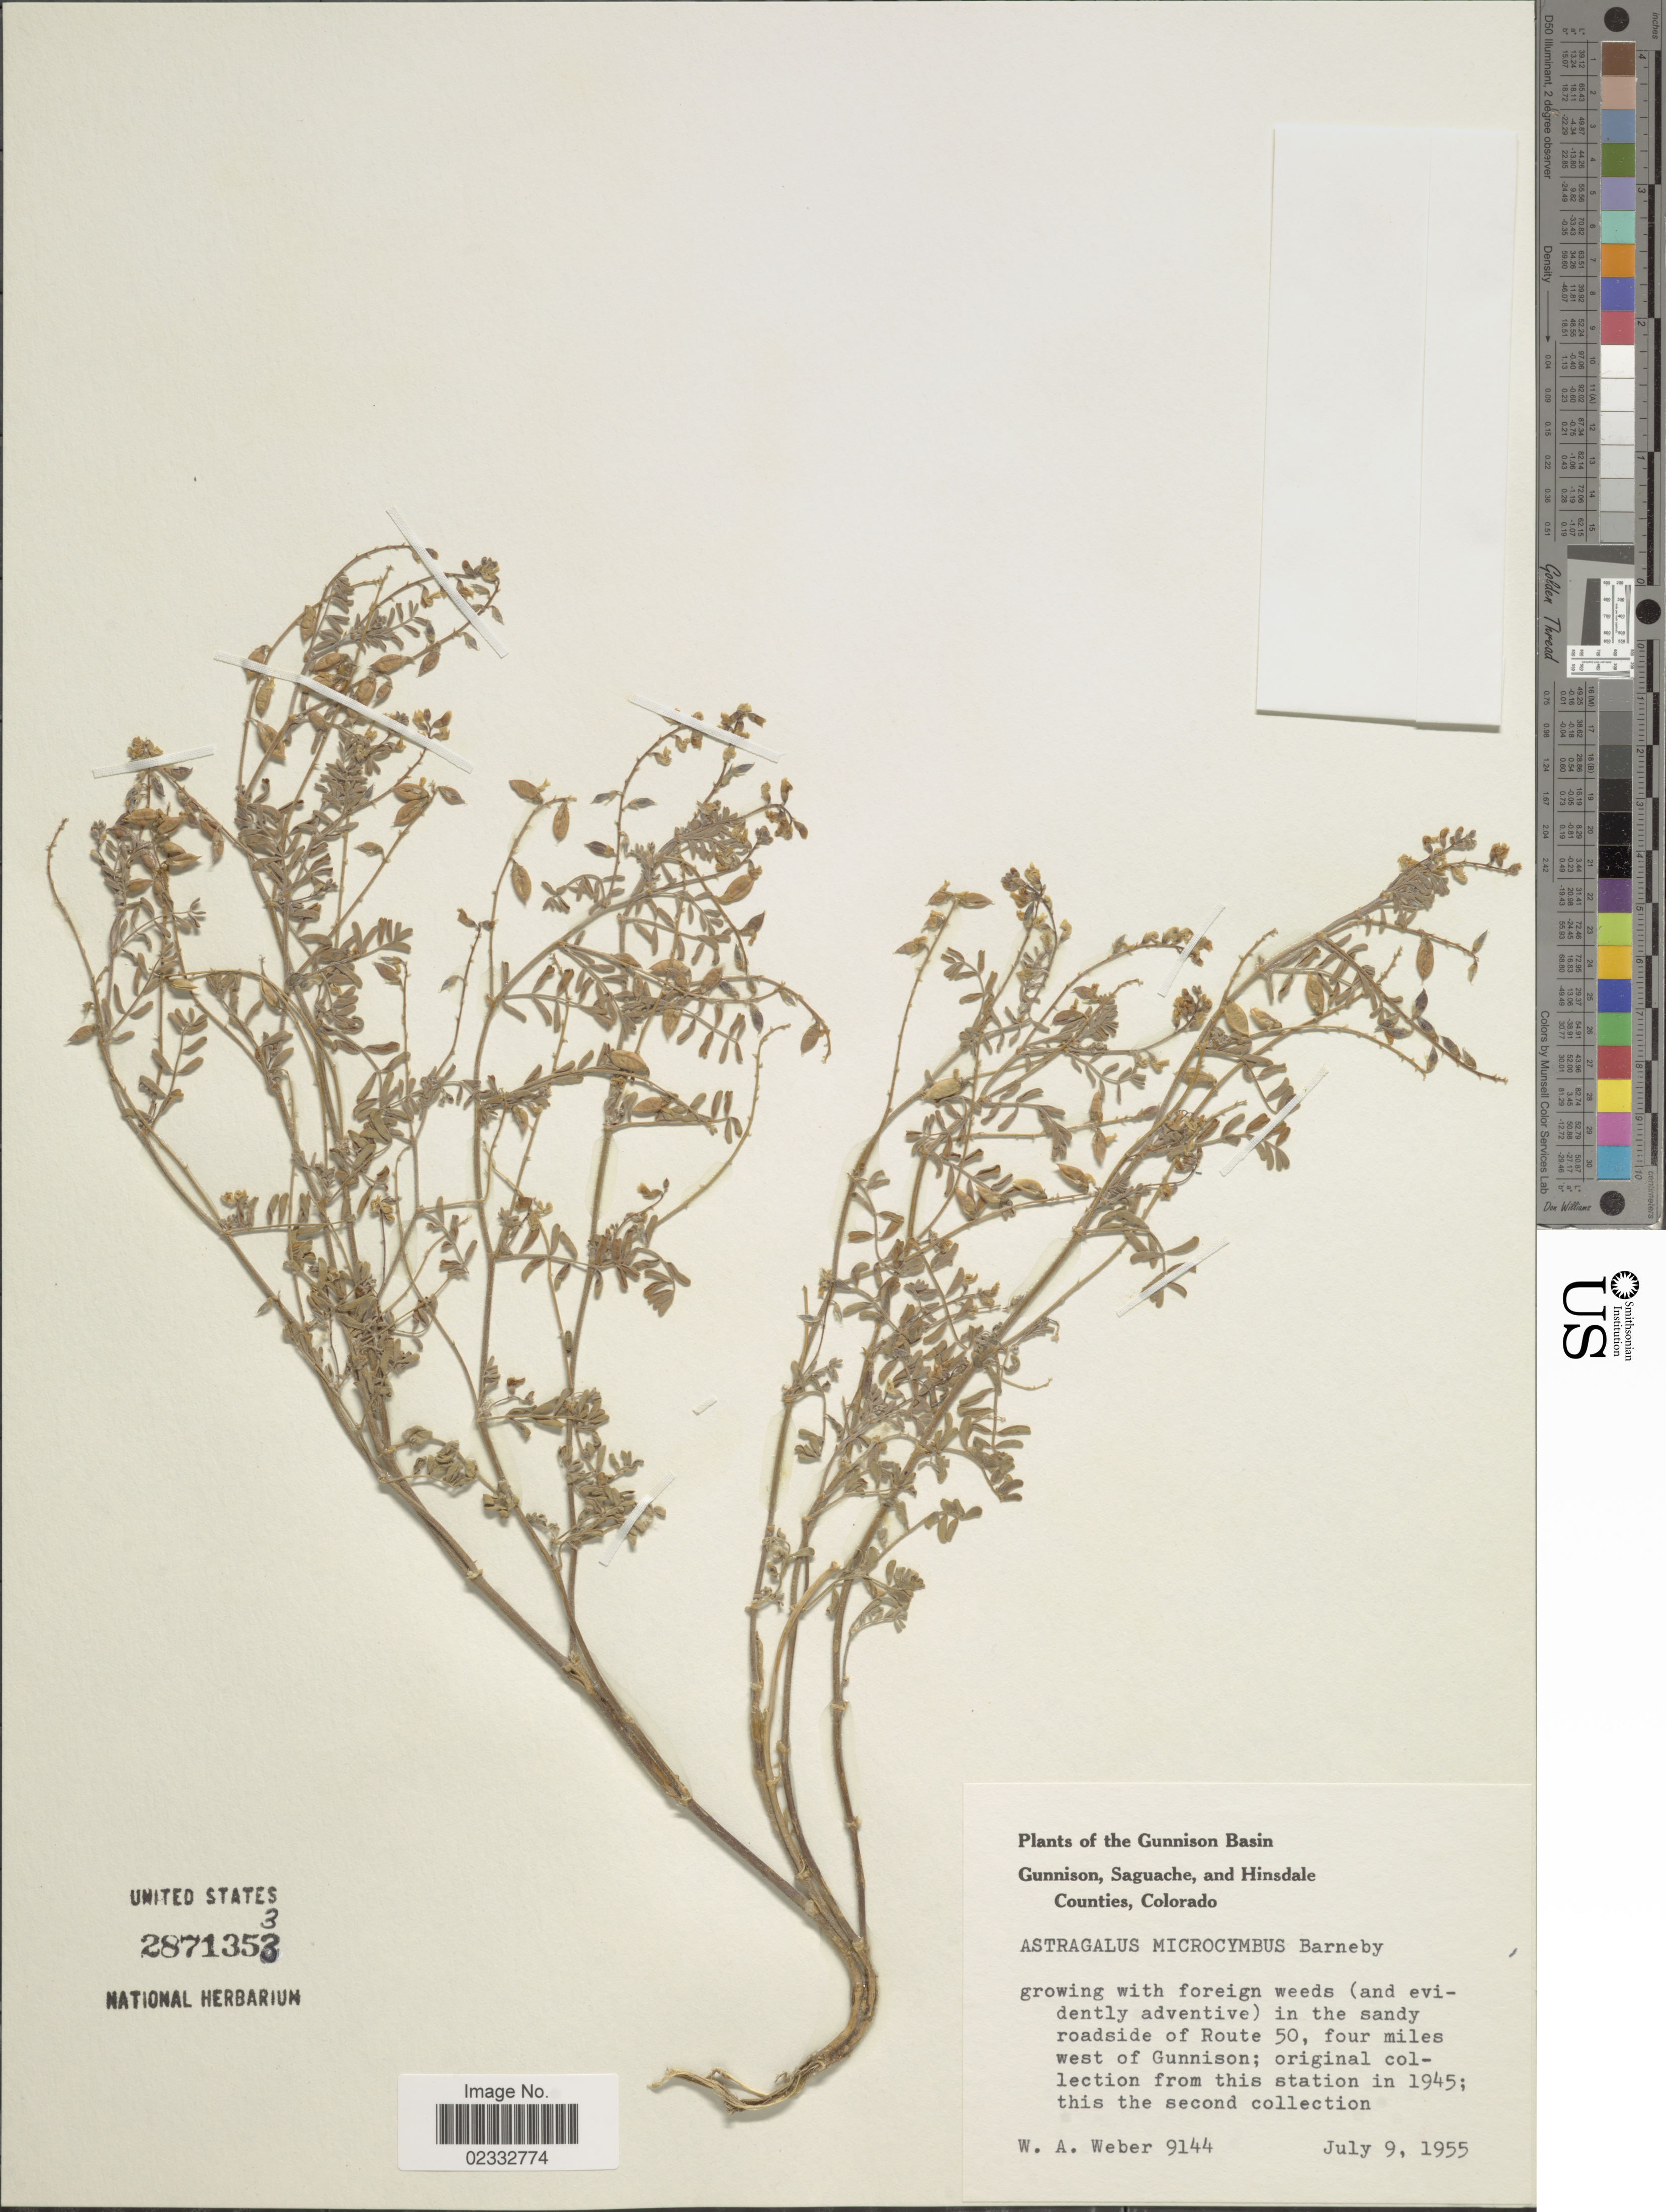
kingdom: Plantae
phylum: Tracheophyta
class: Magnoliopsida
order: Fabales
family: Fabaceae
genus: Astragalus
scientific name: Astragalus microcymbus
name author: Barneby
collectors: W. A. Weber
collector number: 9144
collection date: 1955-07-09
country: United States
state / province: Colorado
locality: Gunnison Basin, Gunnison,Saguache, and Hinsdale Counties, in the sandy roadside of Route 50, four miles west of Gunnison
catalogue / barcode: US 2871353